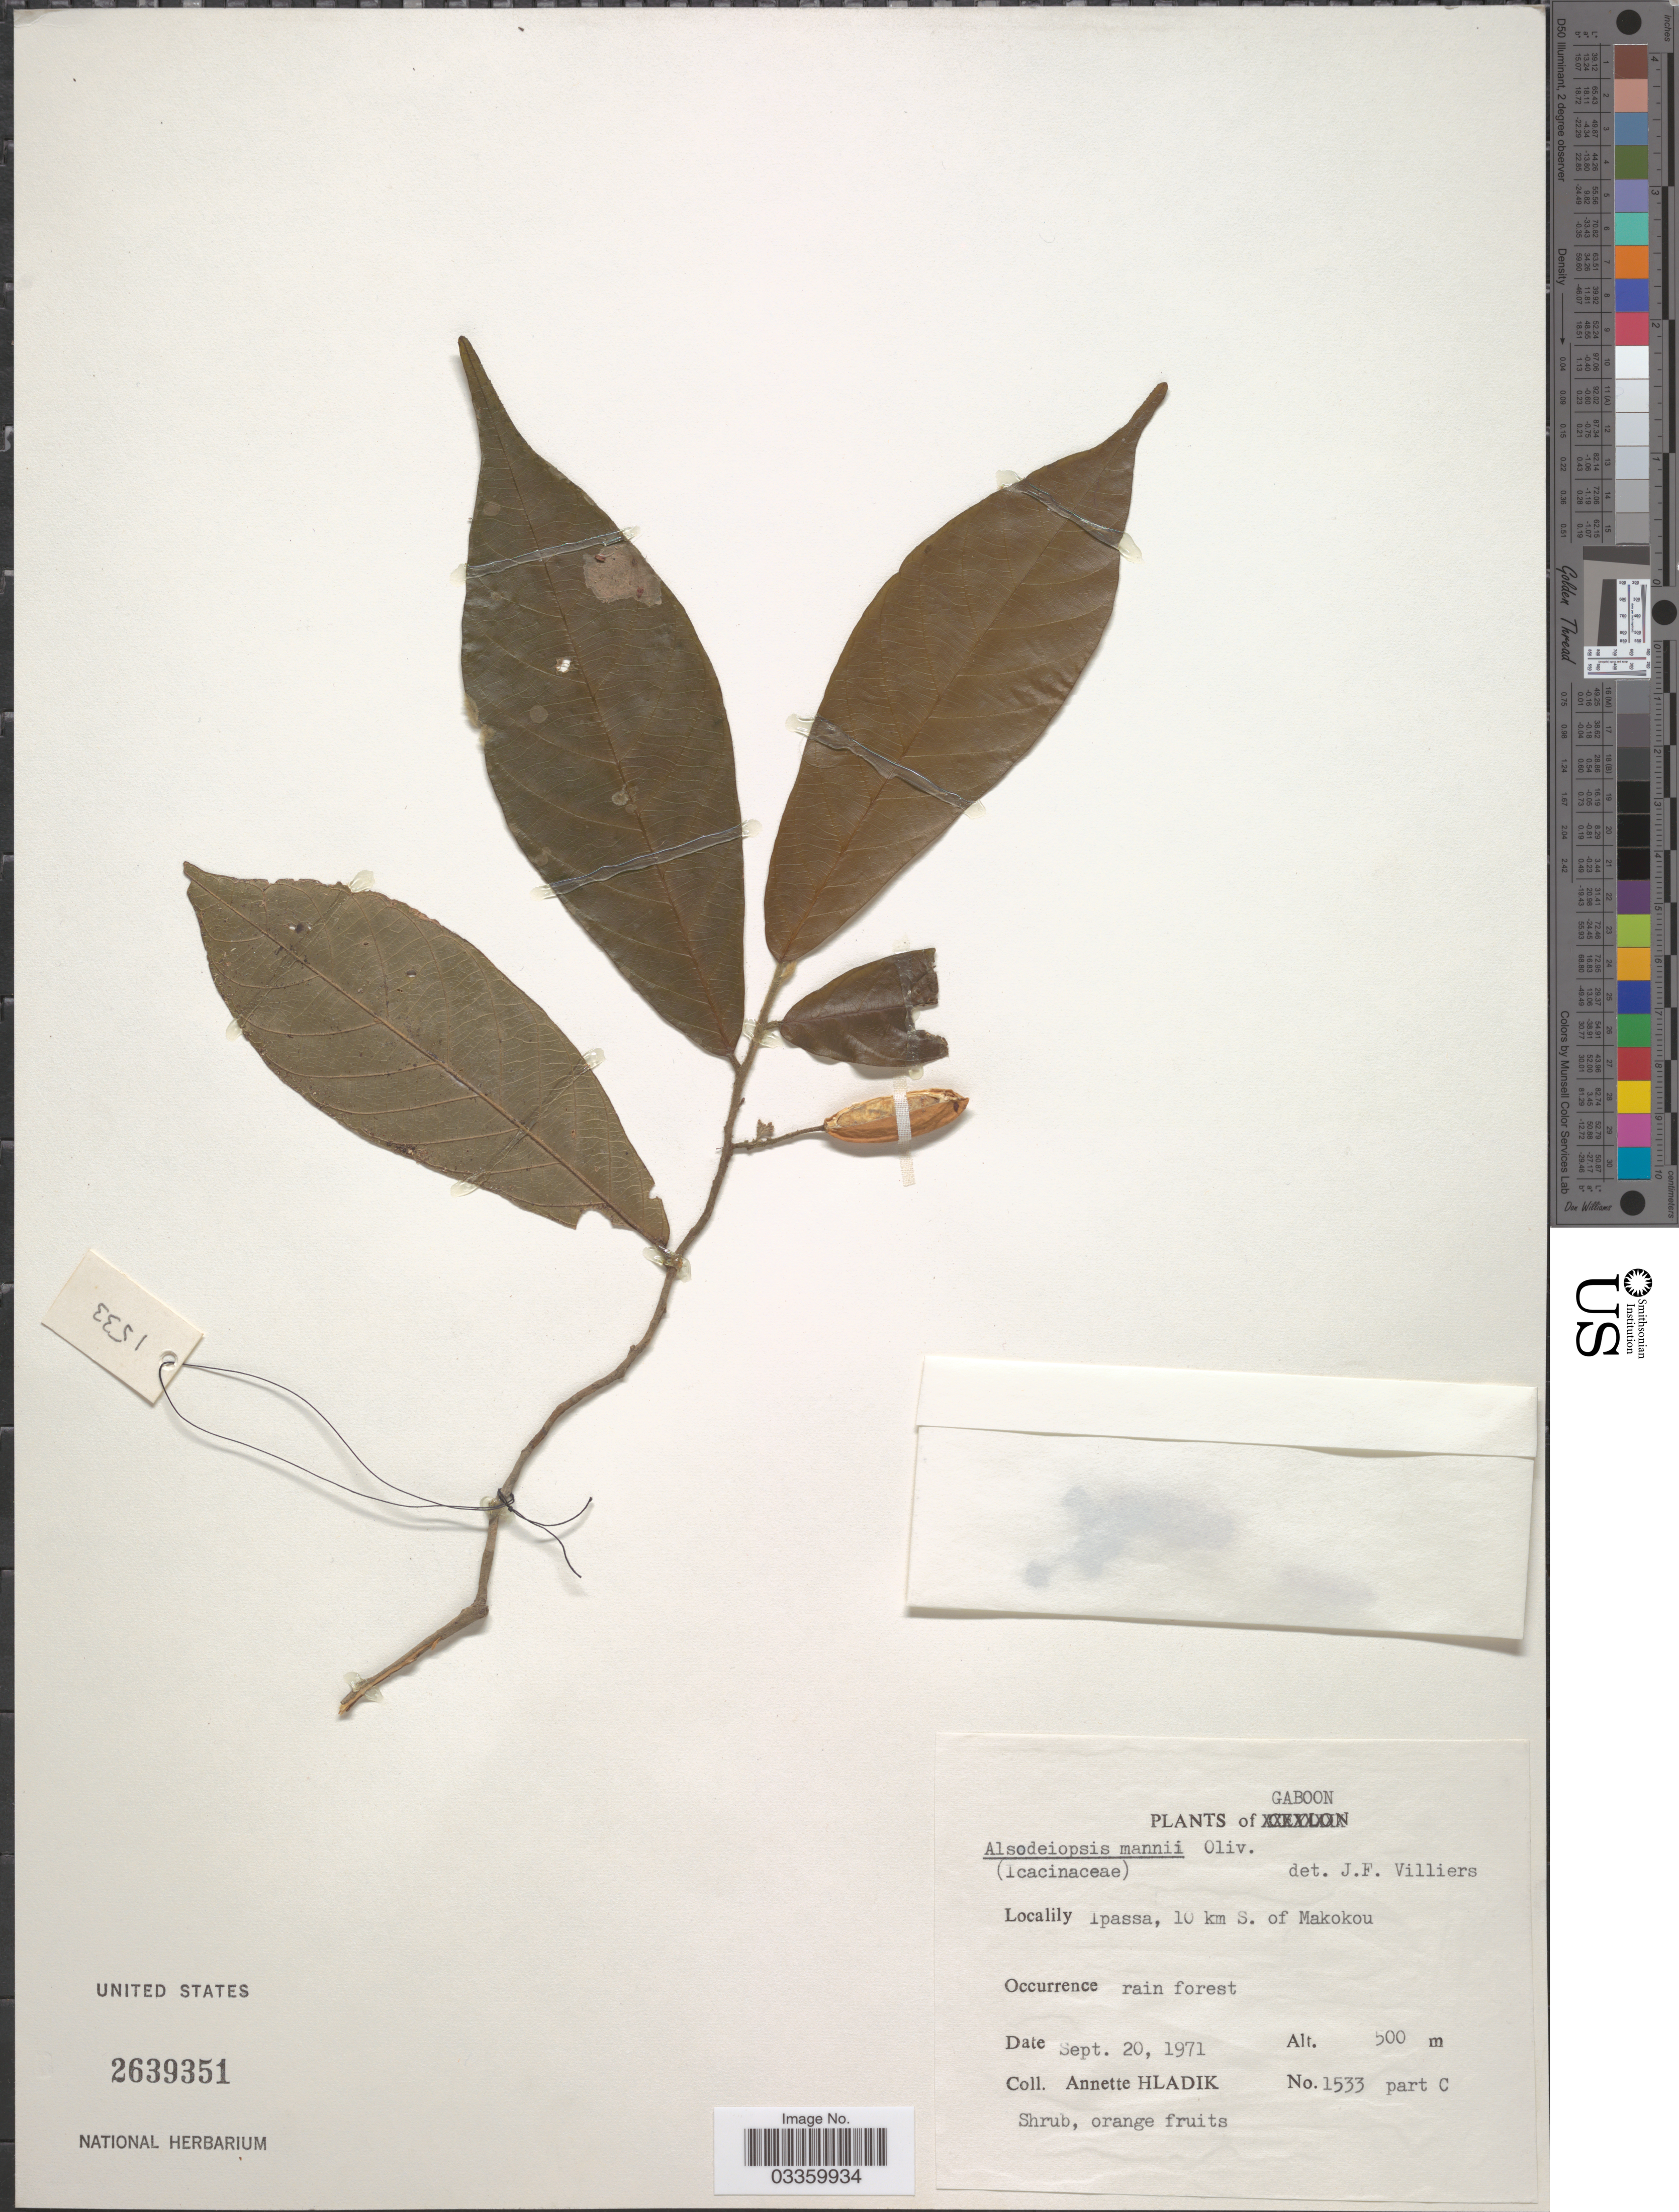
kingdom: Plantae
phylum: Tracheophyta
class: Magnoliopsida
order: Icacinales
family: Icacinaceae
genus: Alsodeiopsis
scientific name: Alsodeiopsis mannii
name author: Oliv.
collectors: A. Hladik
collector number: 1533 part C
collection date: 1971-09-20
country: Gabon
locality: Gaboon. Ipassa, 10 km S. of Makokou.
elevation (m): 500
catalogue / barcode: US 2639351